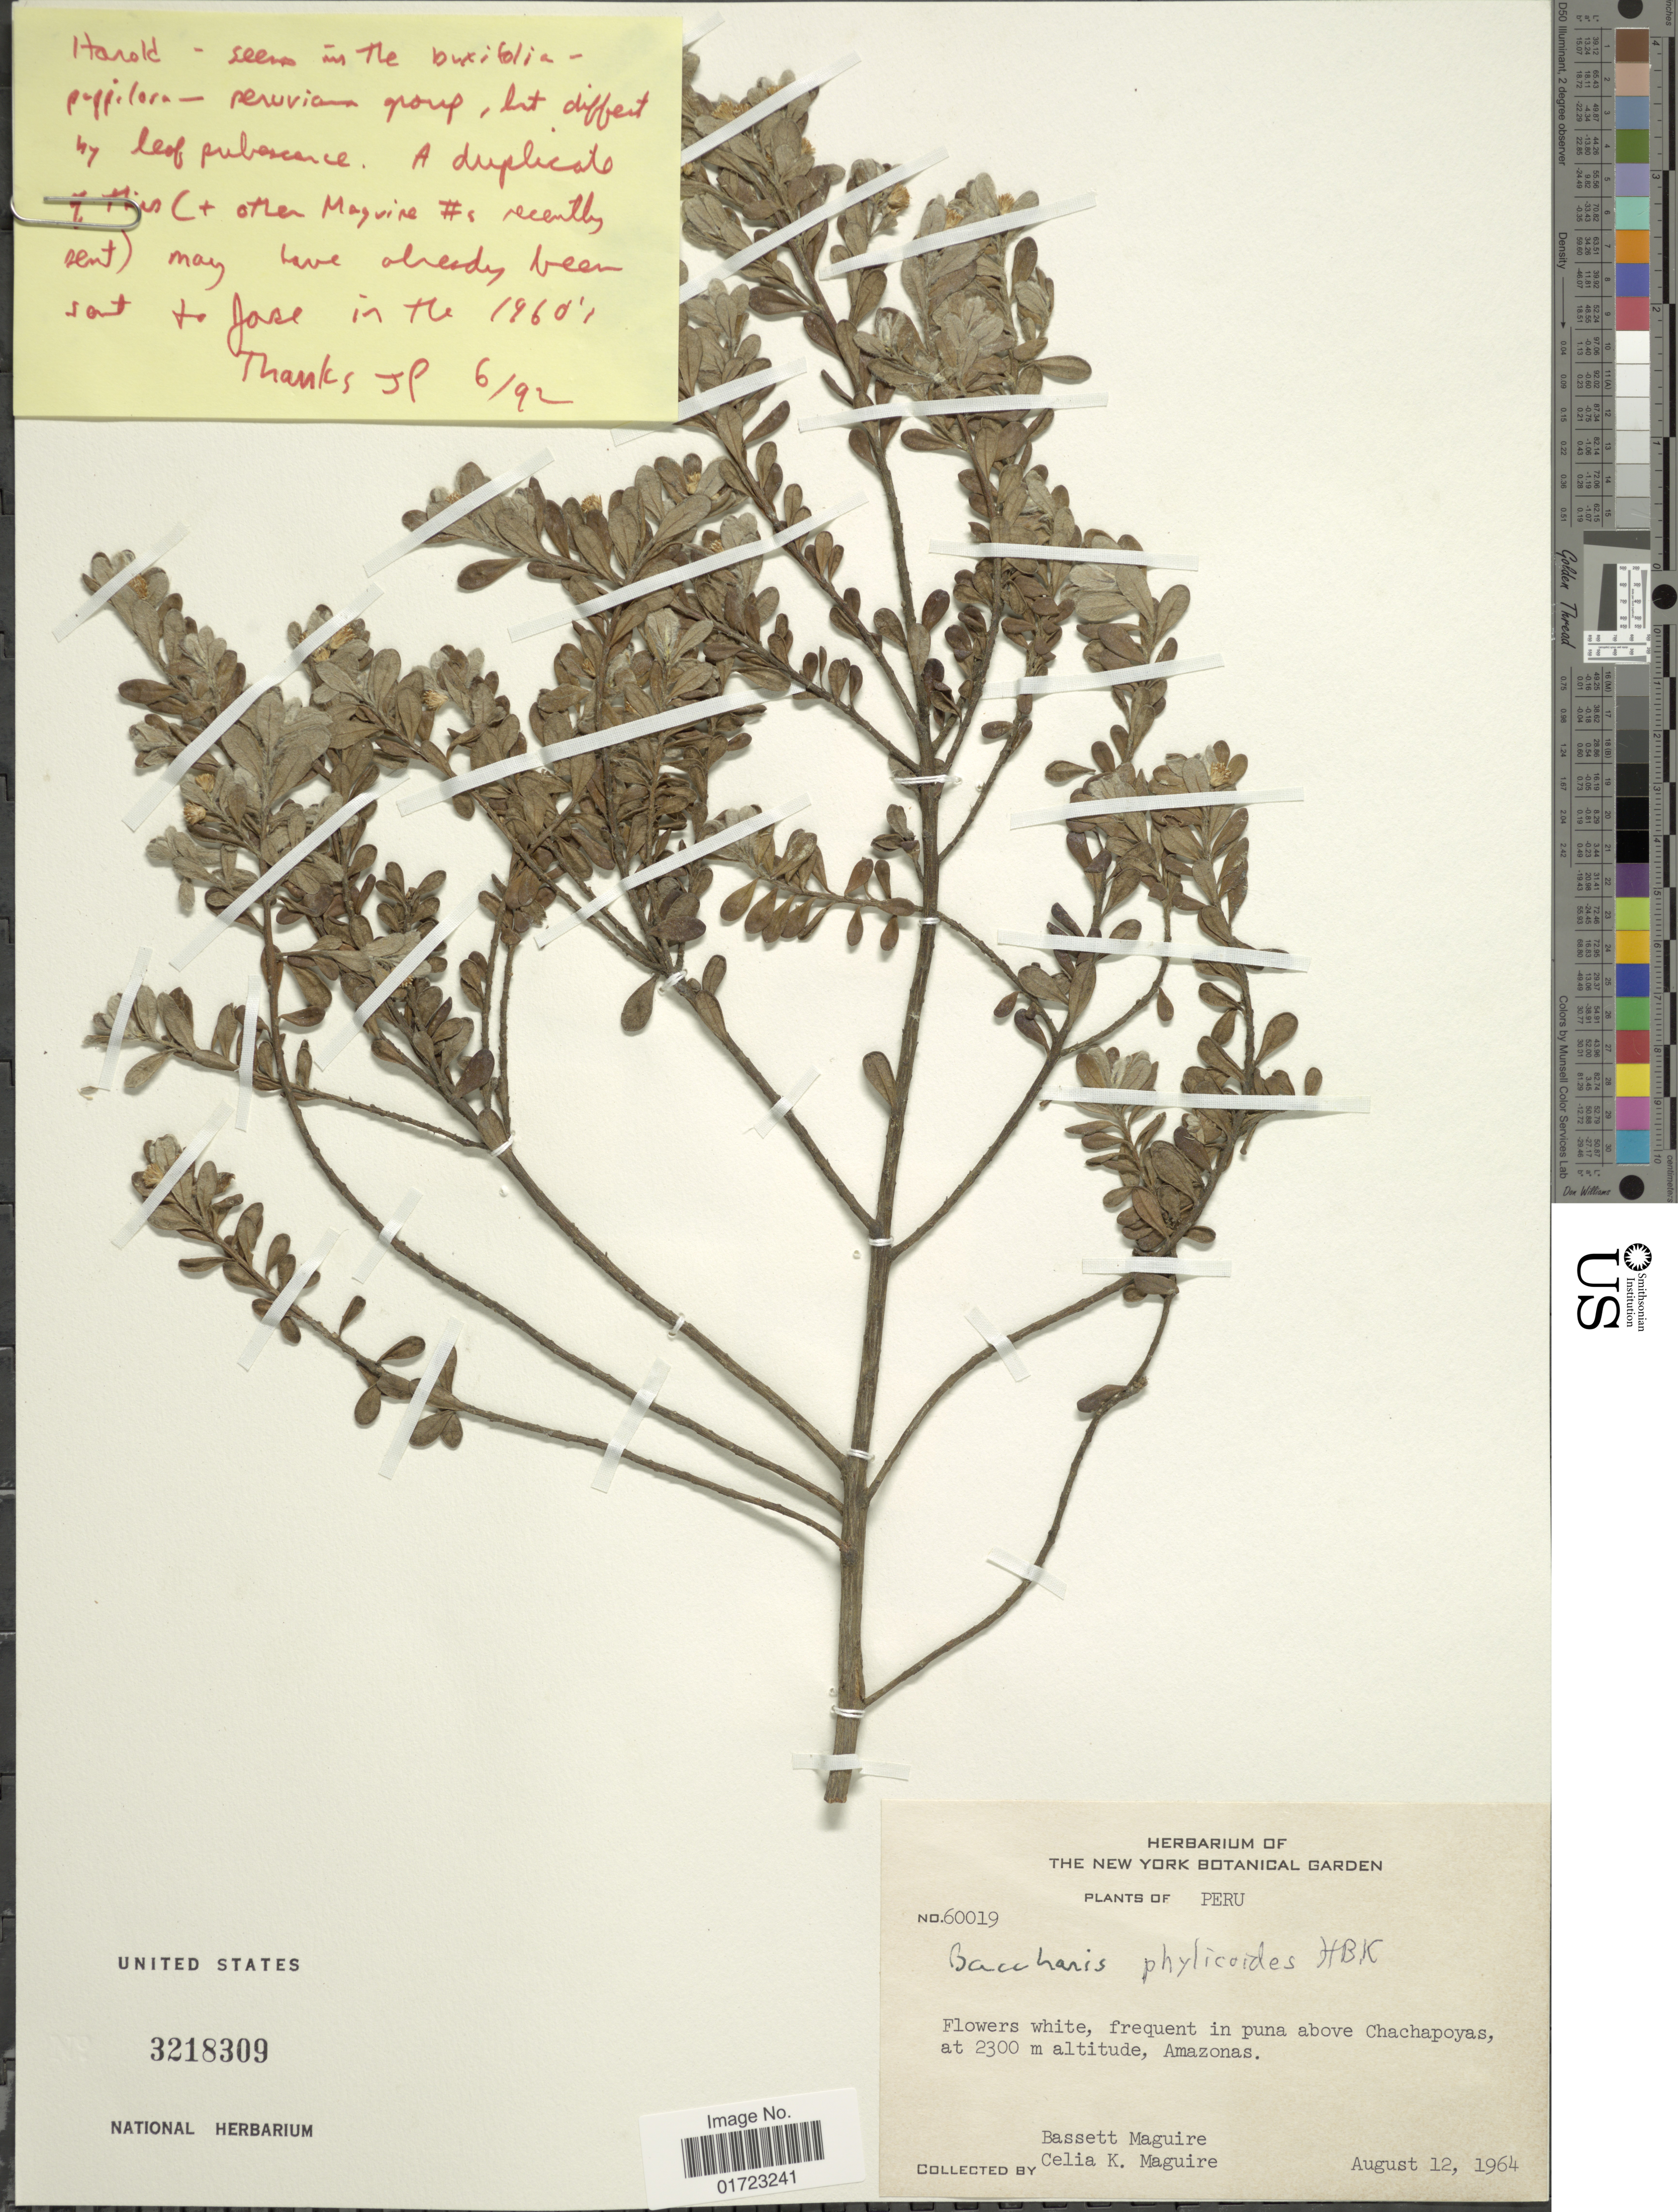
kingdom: Plantae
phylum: Tracheophyta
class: Magnoliopsida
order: Asterales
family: Asteraceae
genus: Baccharis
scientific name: Baccharis phylicoides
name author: Kunth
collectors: B. Maguire & C. K. Maguire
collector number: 60019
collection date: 1964-08-12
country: Peru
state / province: Amazonas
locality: Frequent in puna above Chachapoyas.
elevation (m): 2300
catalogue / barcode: US 3218309